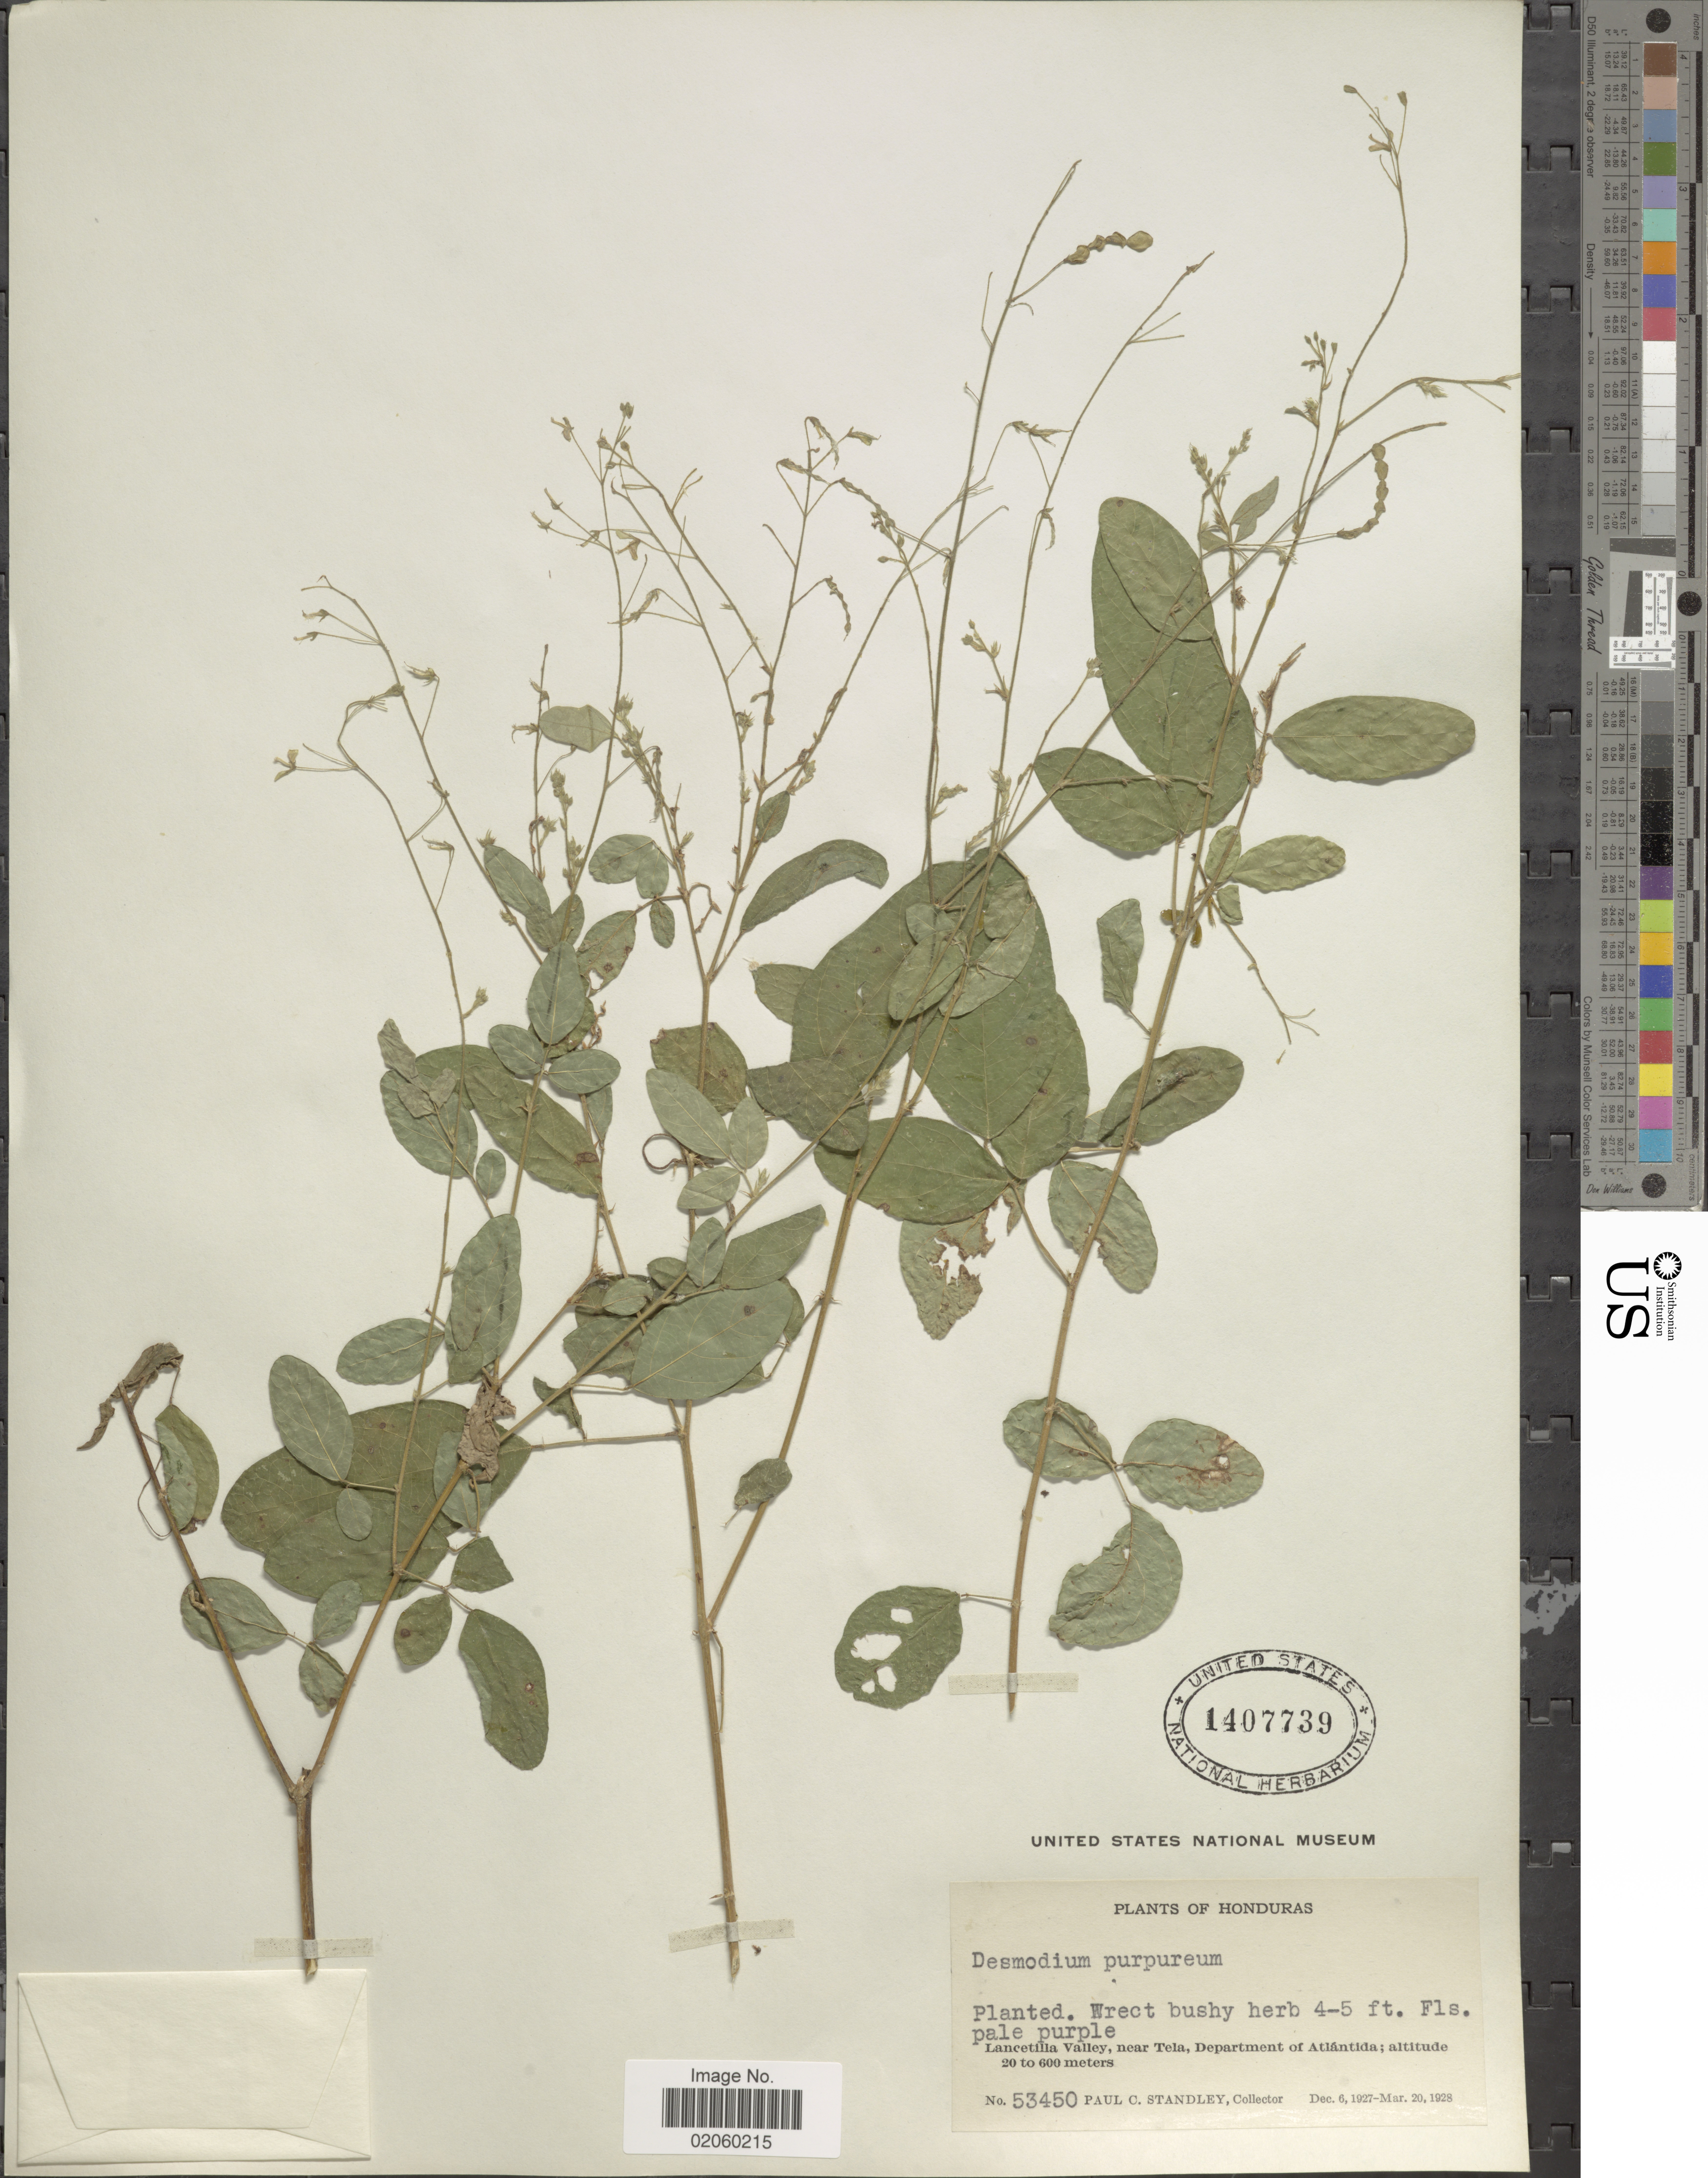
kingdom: Plantae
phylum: Tracheophyta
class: Magnoliopsida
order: Fabales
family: Fabaceae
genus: Desmodium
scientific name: Desmodium tortuosum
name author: (Sw.) DC.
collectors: P. C. Standley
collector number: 53450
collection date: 1927-12-06/1928-03-20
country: Honduras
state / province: Atlántida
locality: Lancetilla Valley, near Tela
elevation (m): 20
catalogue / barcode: US 1407739